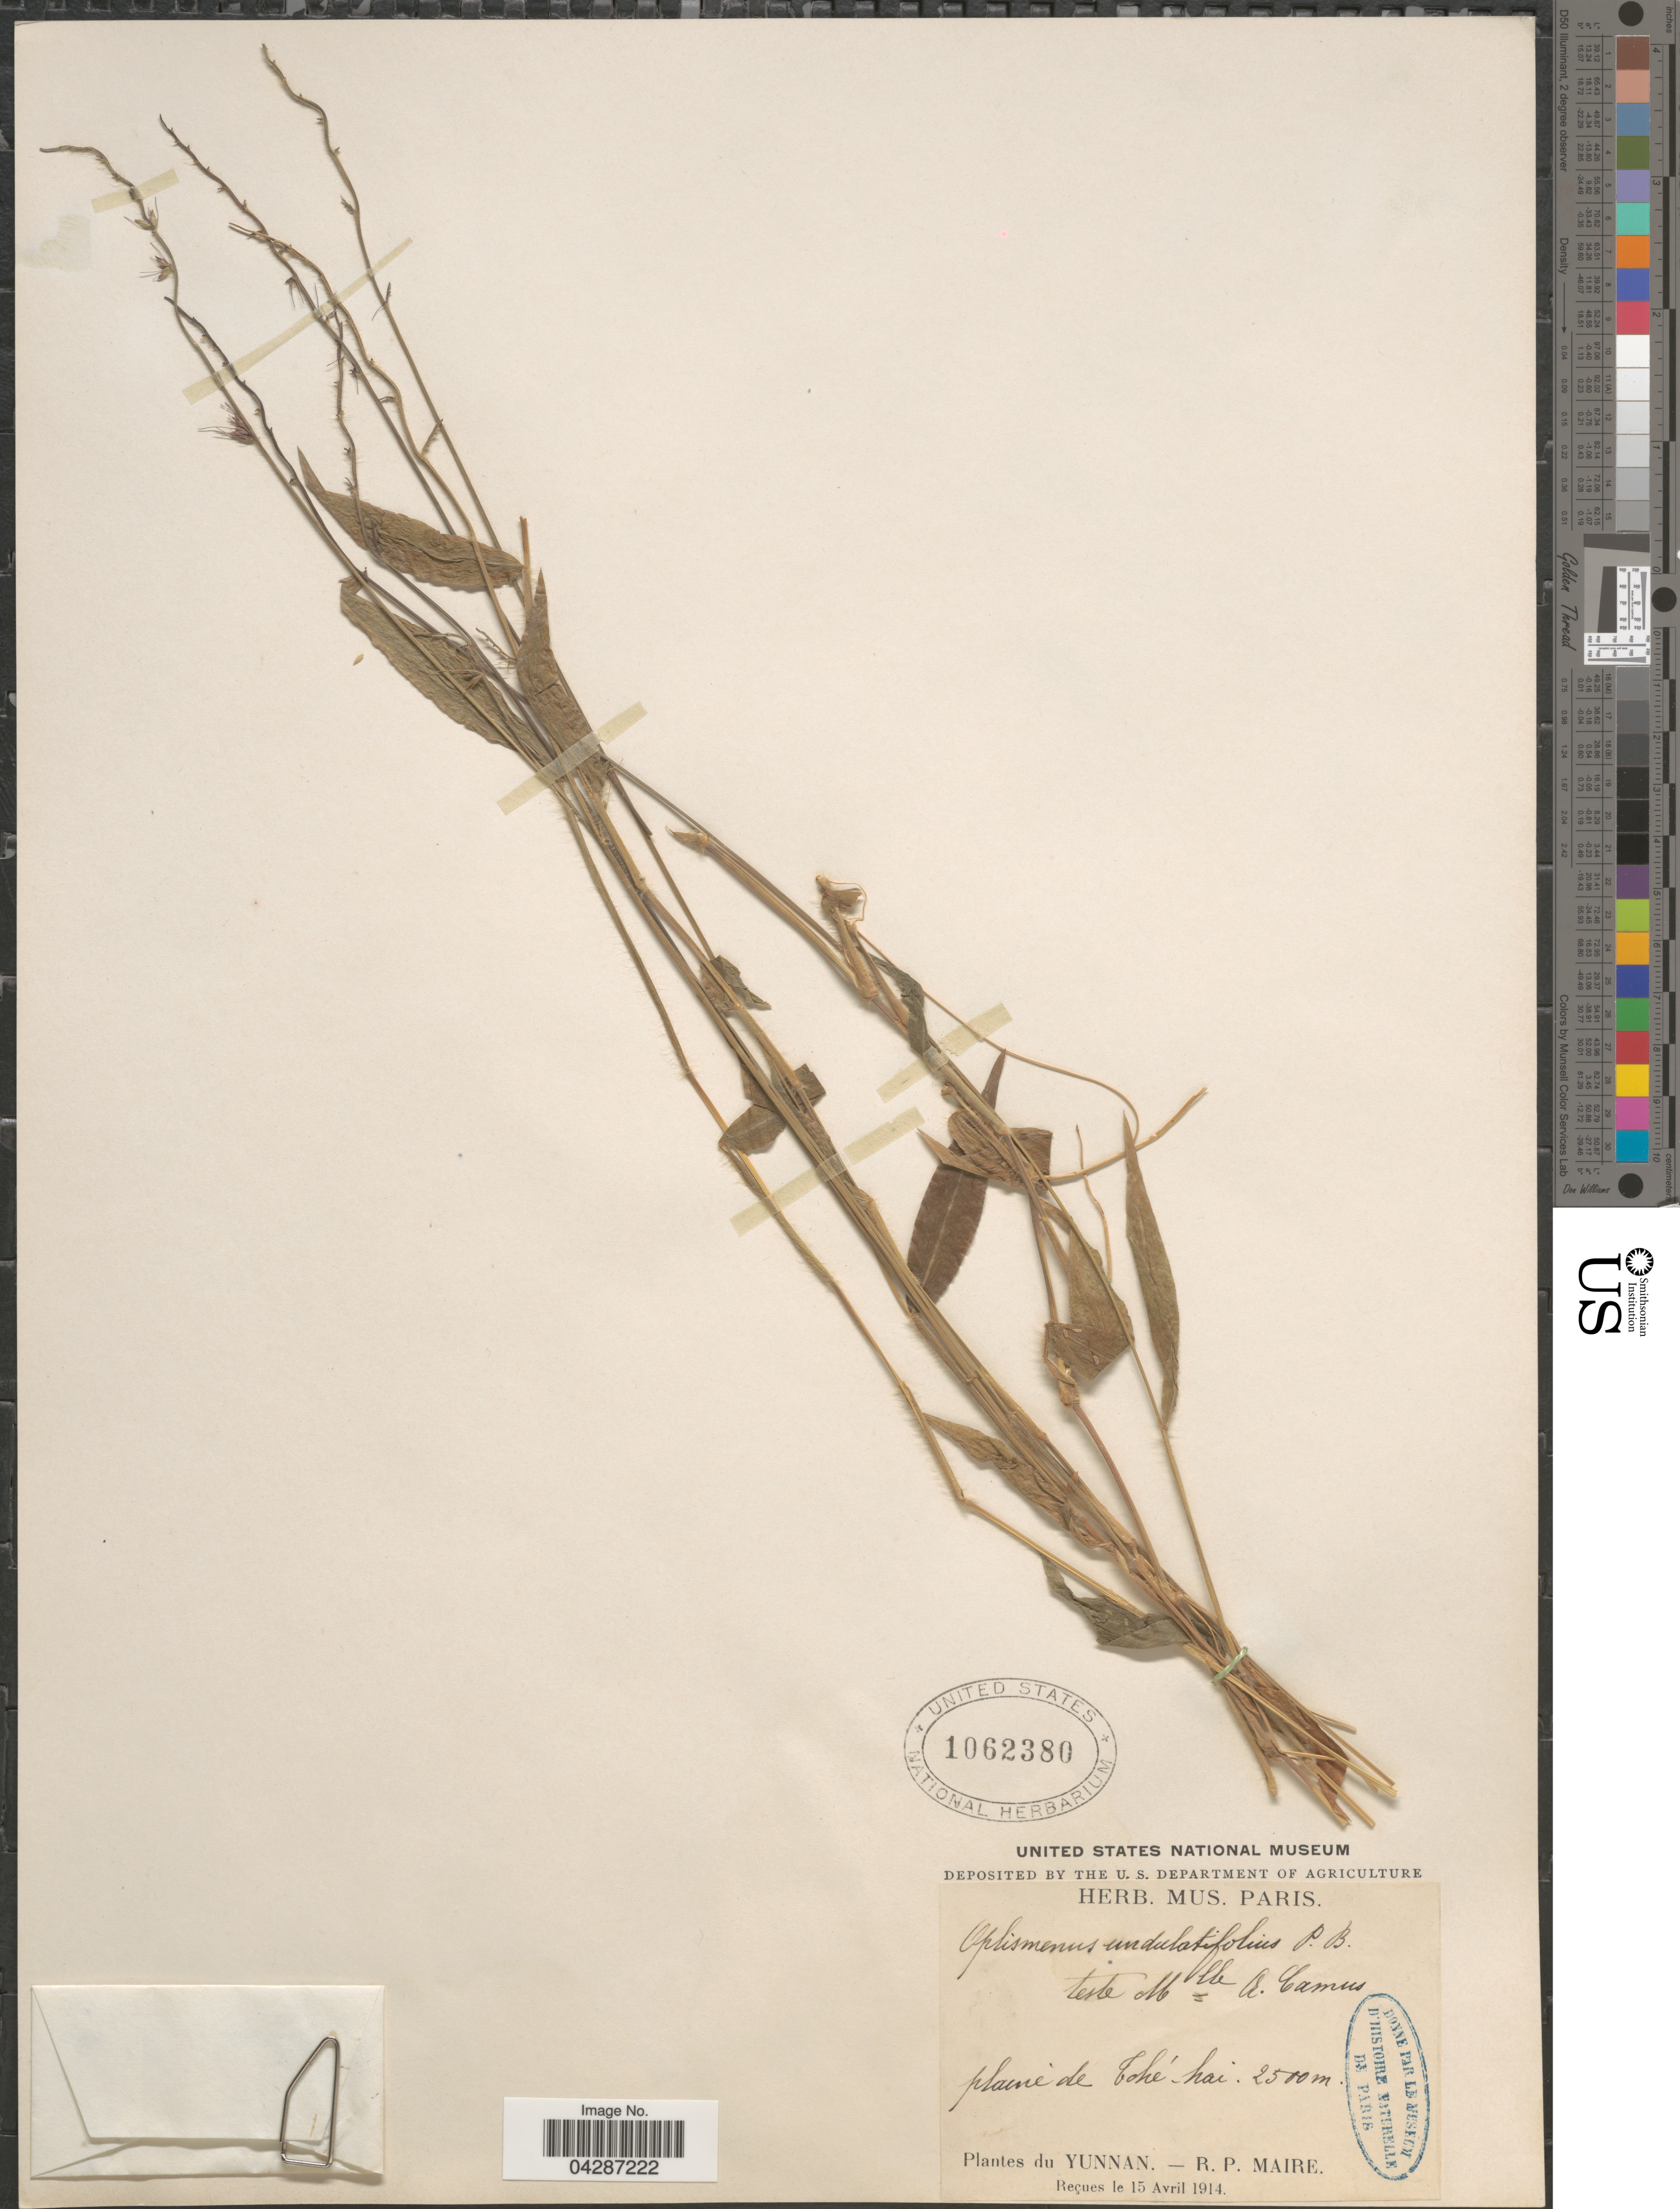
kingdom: Plantae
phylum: Tracheophyta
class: Liliopsida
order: Poales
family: Poaceae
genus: Oplismenus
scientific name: Oplismenus undulatifolius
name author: (Ard.) P. Beauv.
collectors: R.-P. Maire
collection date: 1914-04-15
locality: Plaine de Tohé-hai.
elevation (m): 2500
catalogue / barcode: US 1062380